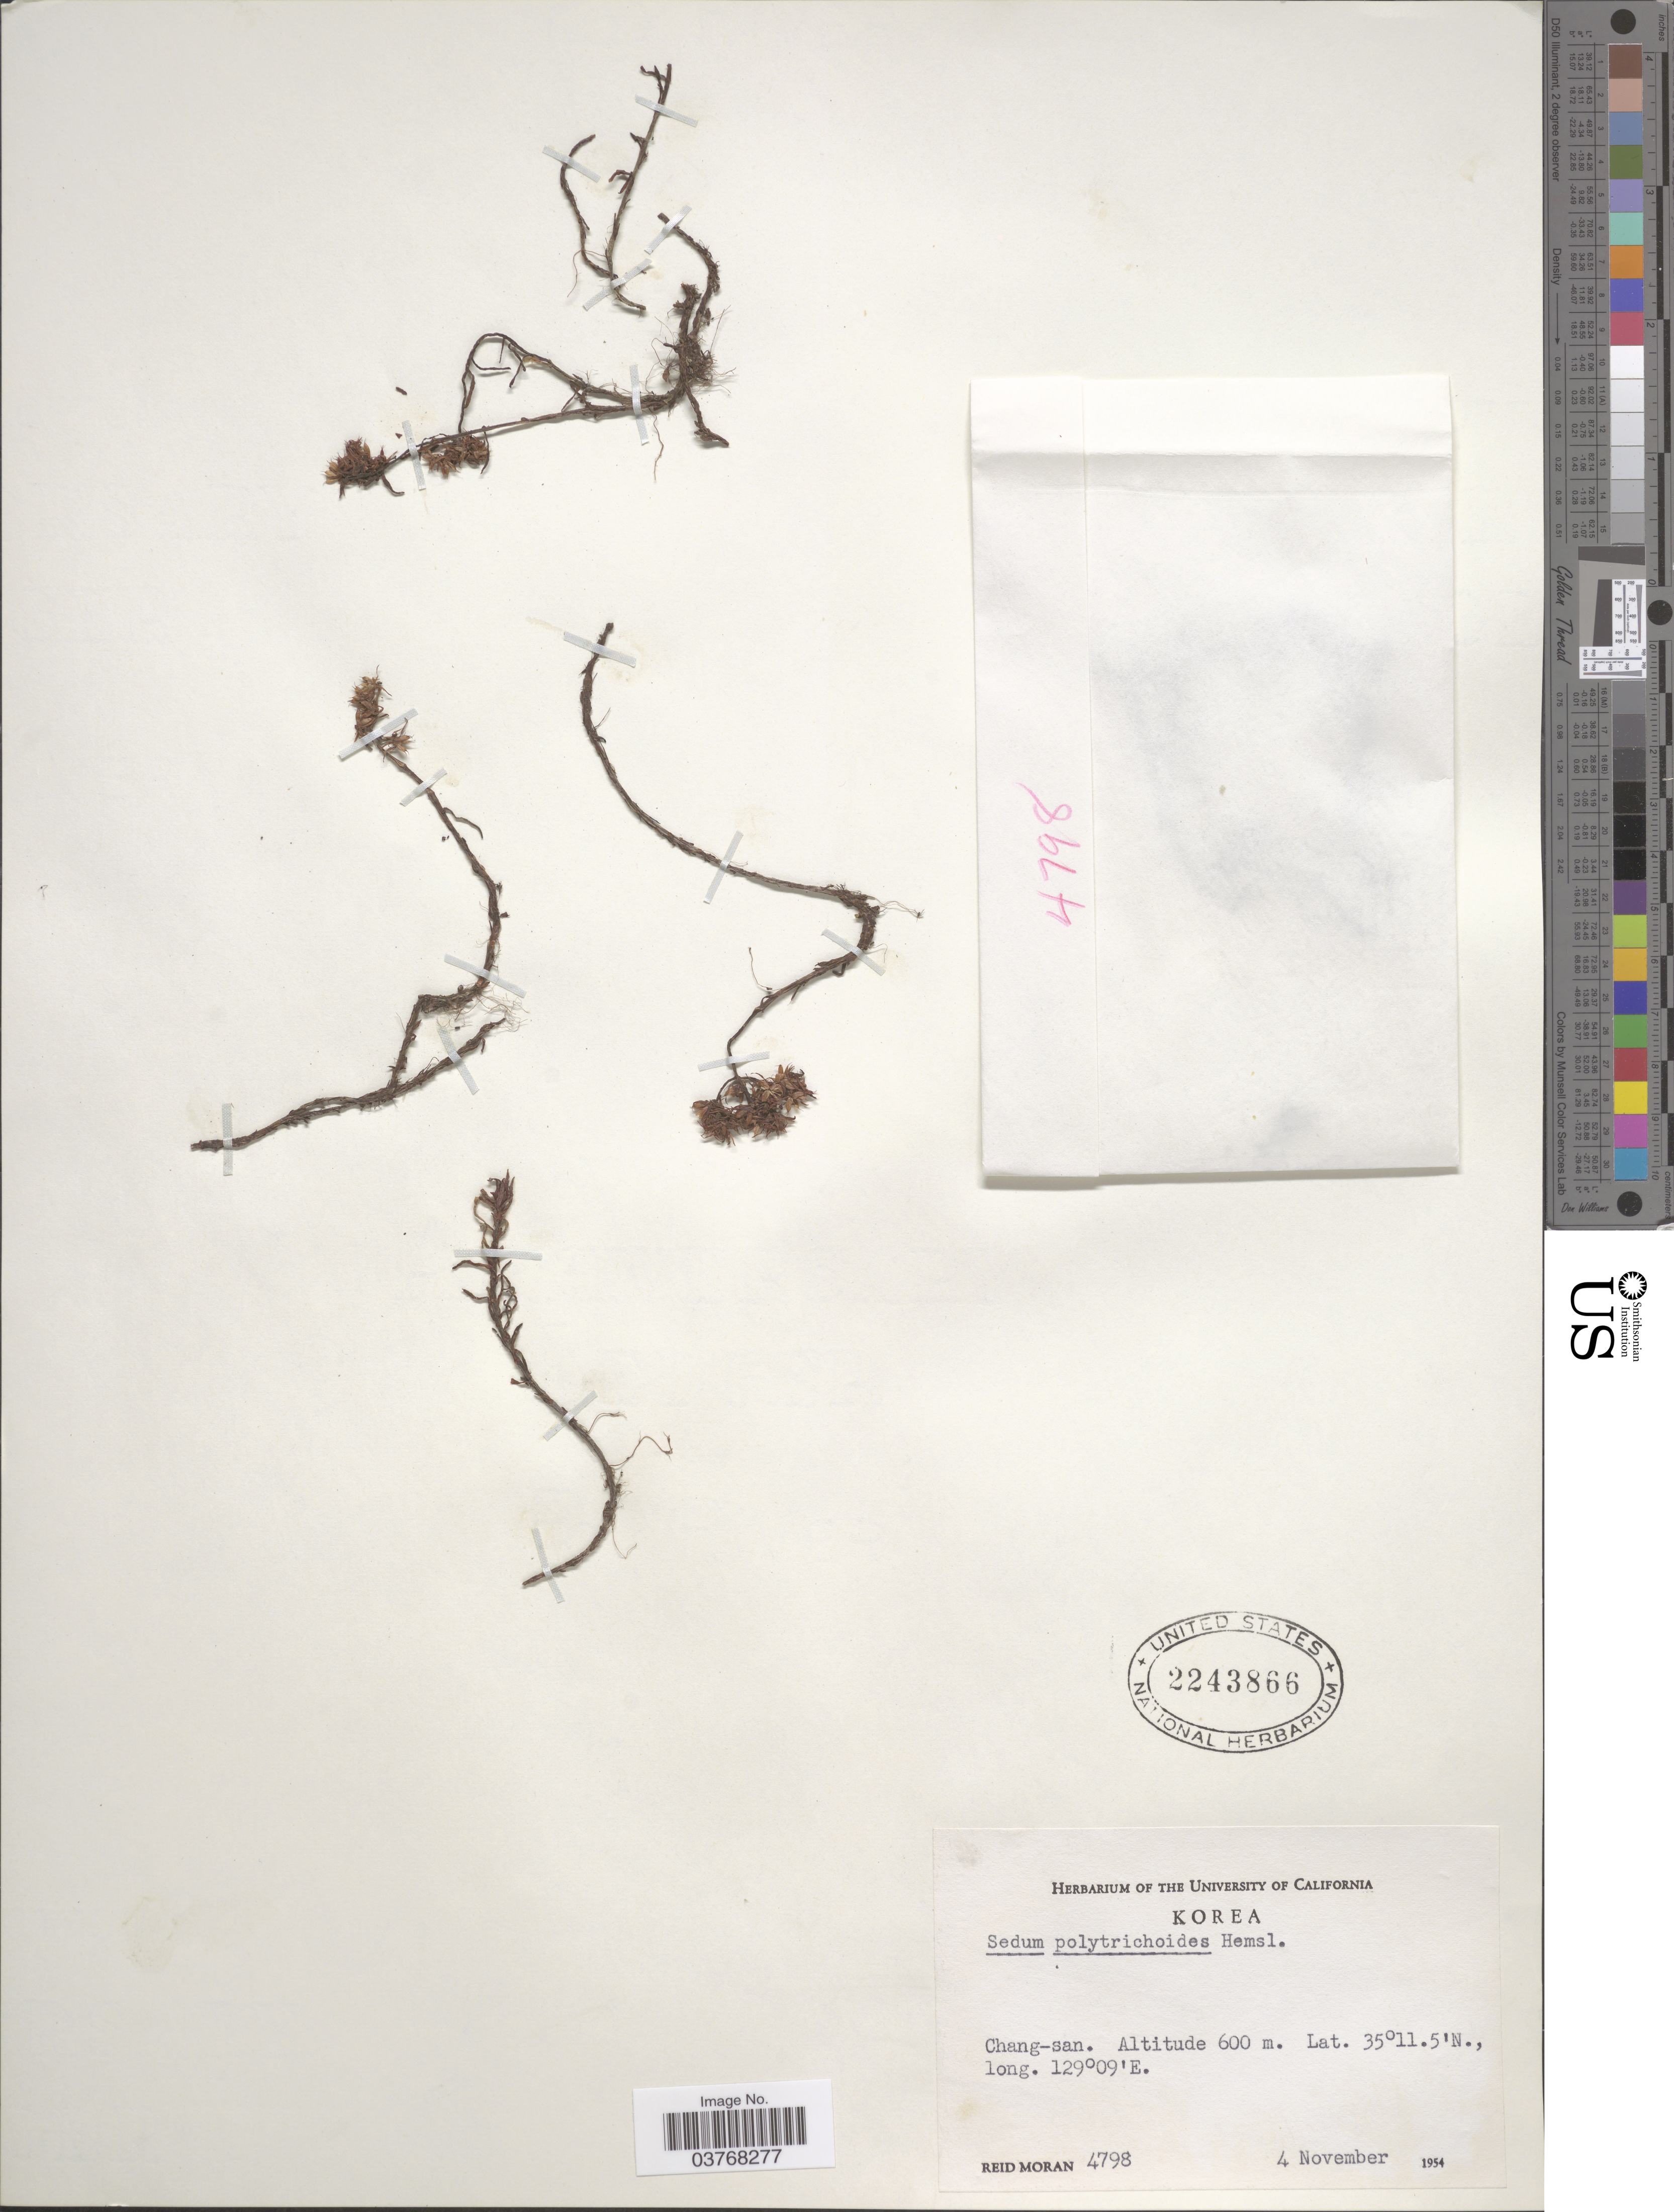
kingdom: Plantae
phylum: Tracheophyta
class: Magnoliopsida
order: Saxifragales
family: Crassulaceae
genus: Sedum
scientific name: Sedum polytrichoides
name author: Hemsl.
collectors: R. Moran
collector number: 4798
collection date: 1954-11-04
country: South Korea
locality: Chang-san.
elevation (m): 600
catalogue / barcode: US 2243866